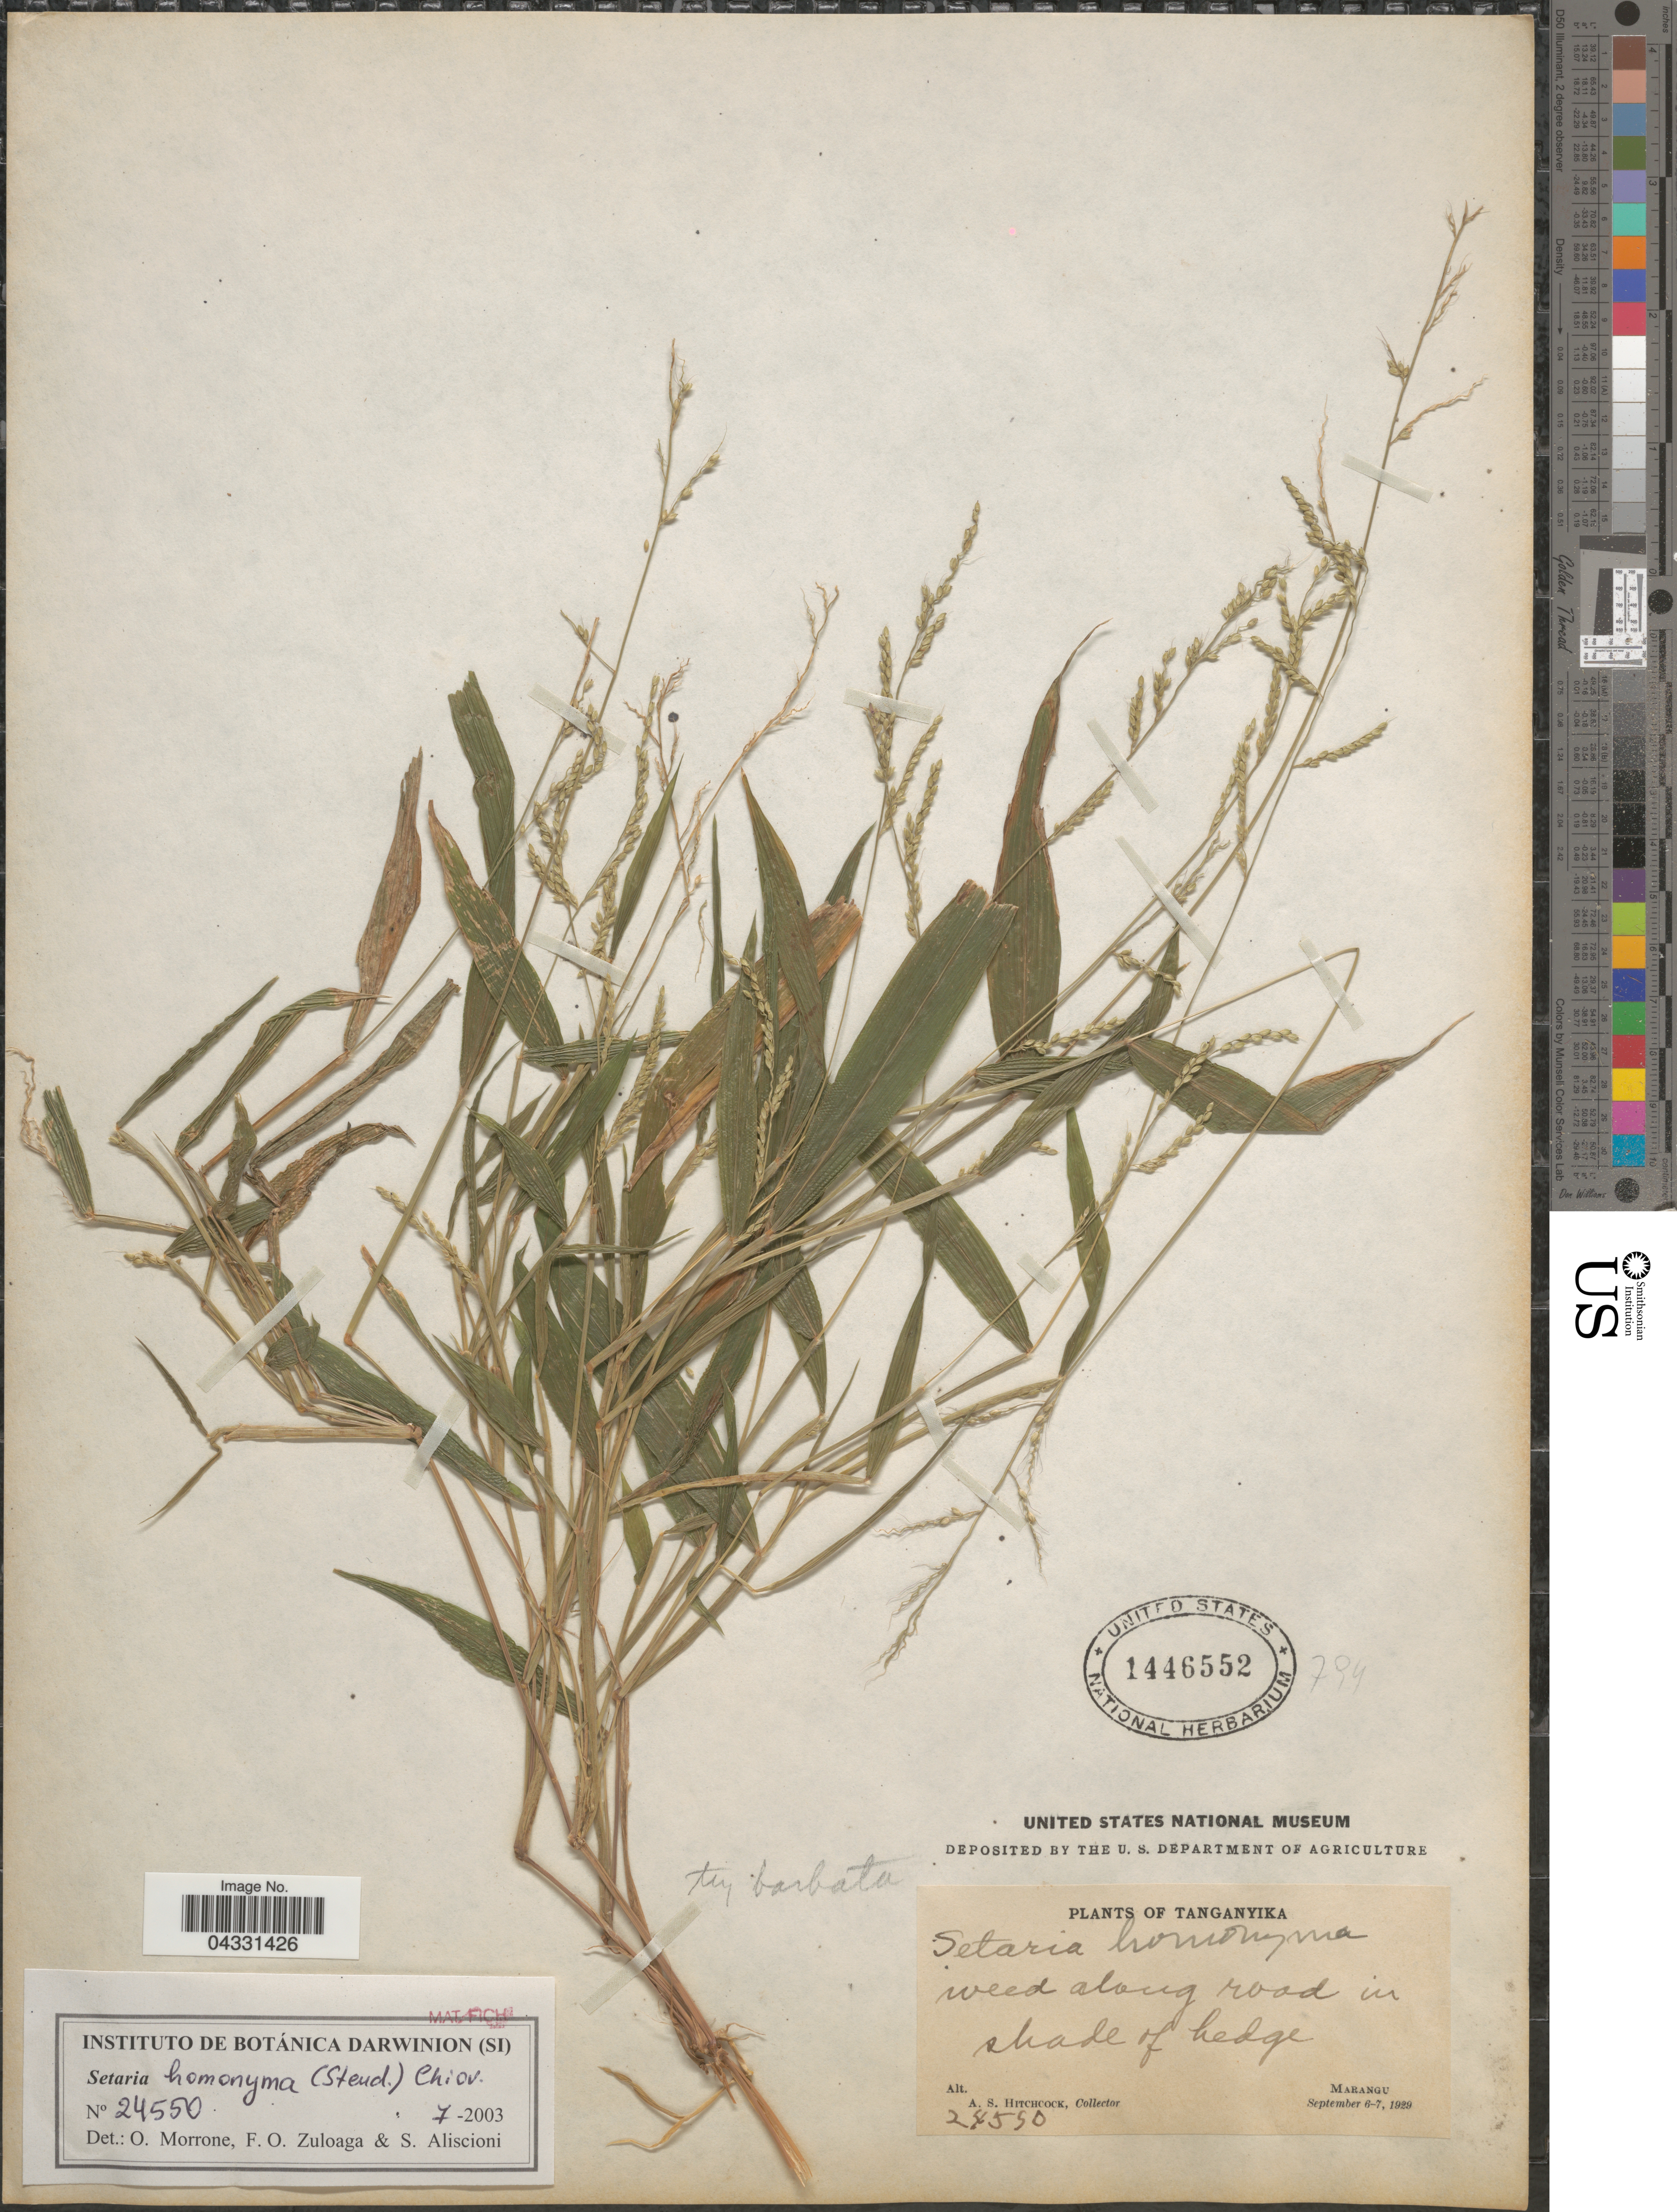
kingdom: Plantae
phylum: Tracheophyta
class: Liliopsida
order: Poales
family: Poaceae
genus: Setaria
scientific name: Setaria homonyma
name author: (Steud.) Chiov.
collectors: A. S. Hitchcock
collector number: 24590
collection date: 1929-09-06/1929-09-07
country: Tanzania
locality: Tanganyika. Weed along road in shade of hedge. Marangu.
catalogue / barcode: US 1446552